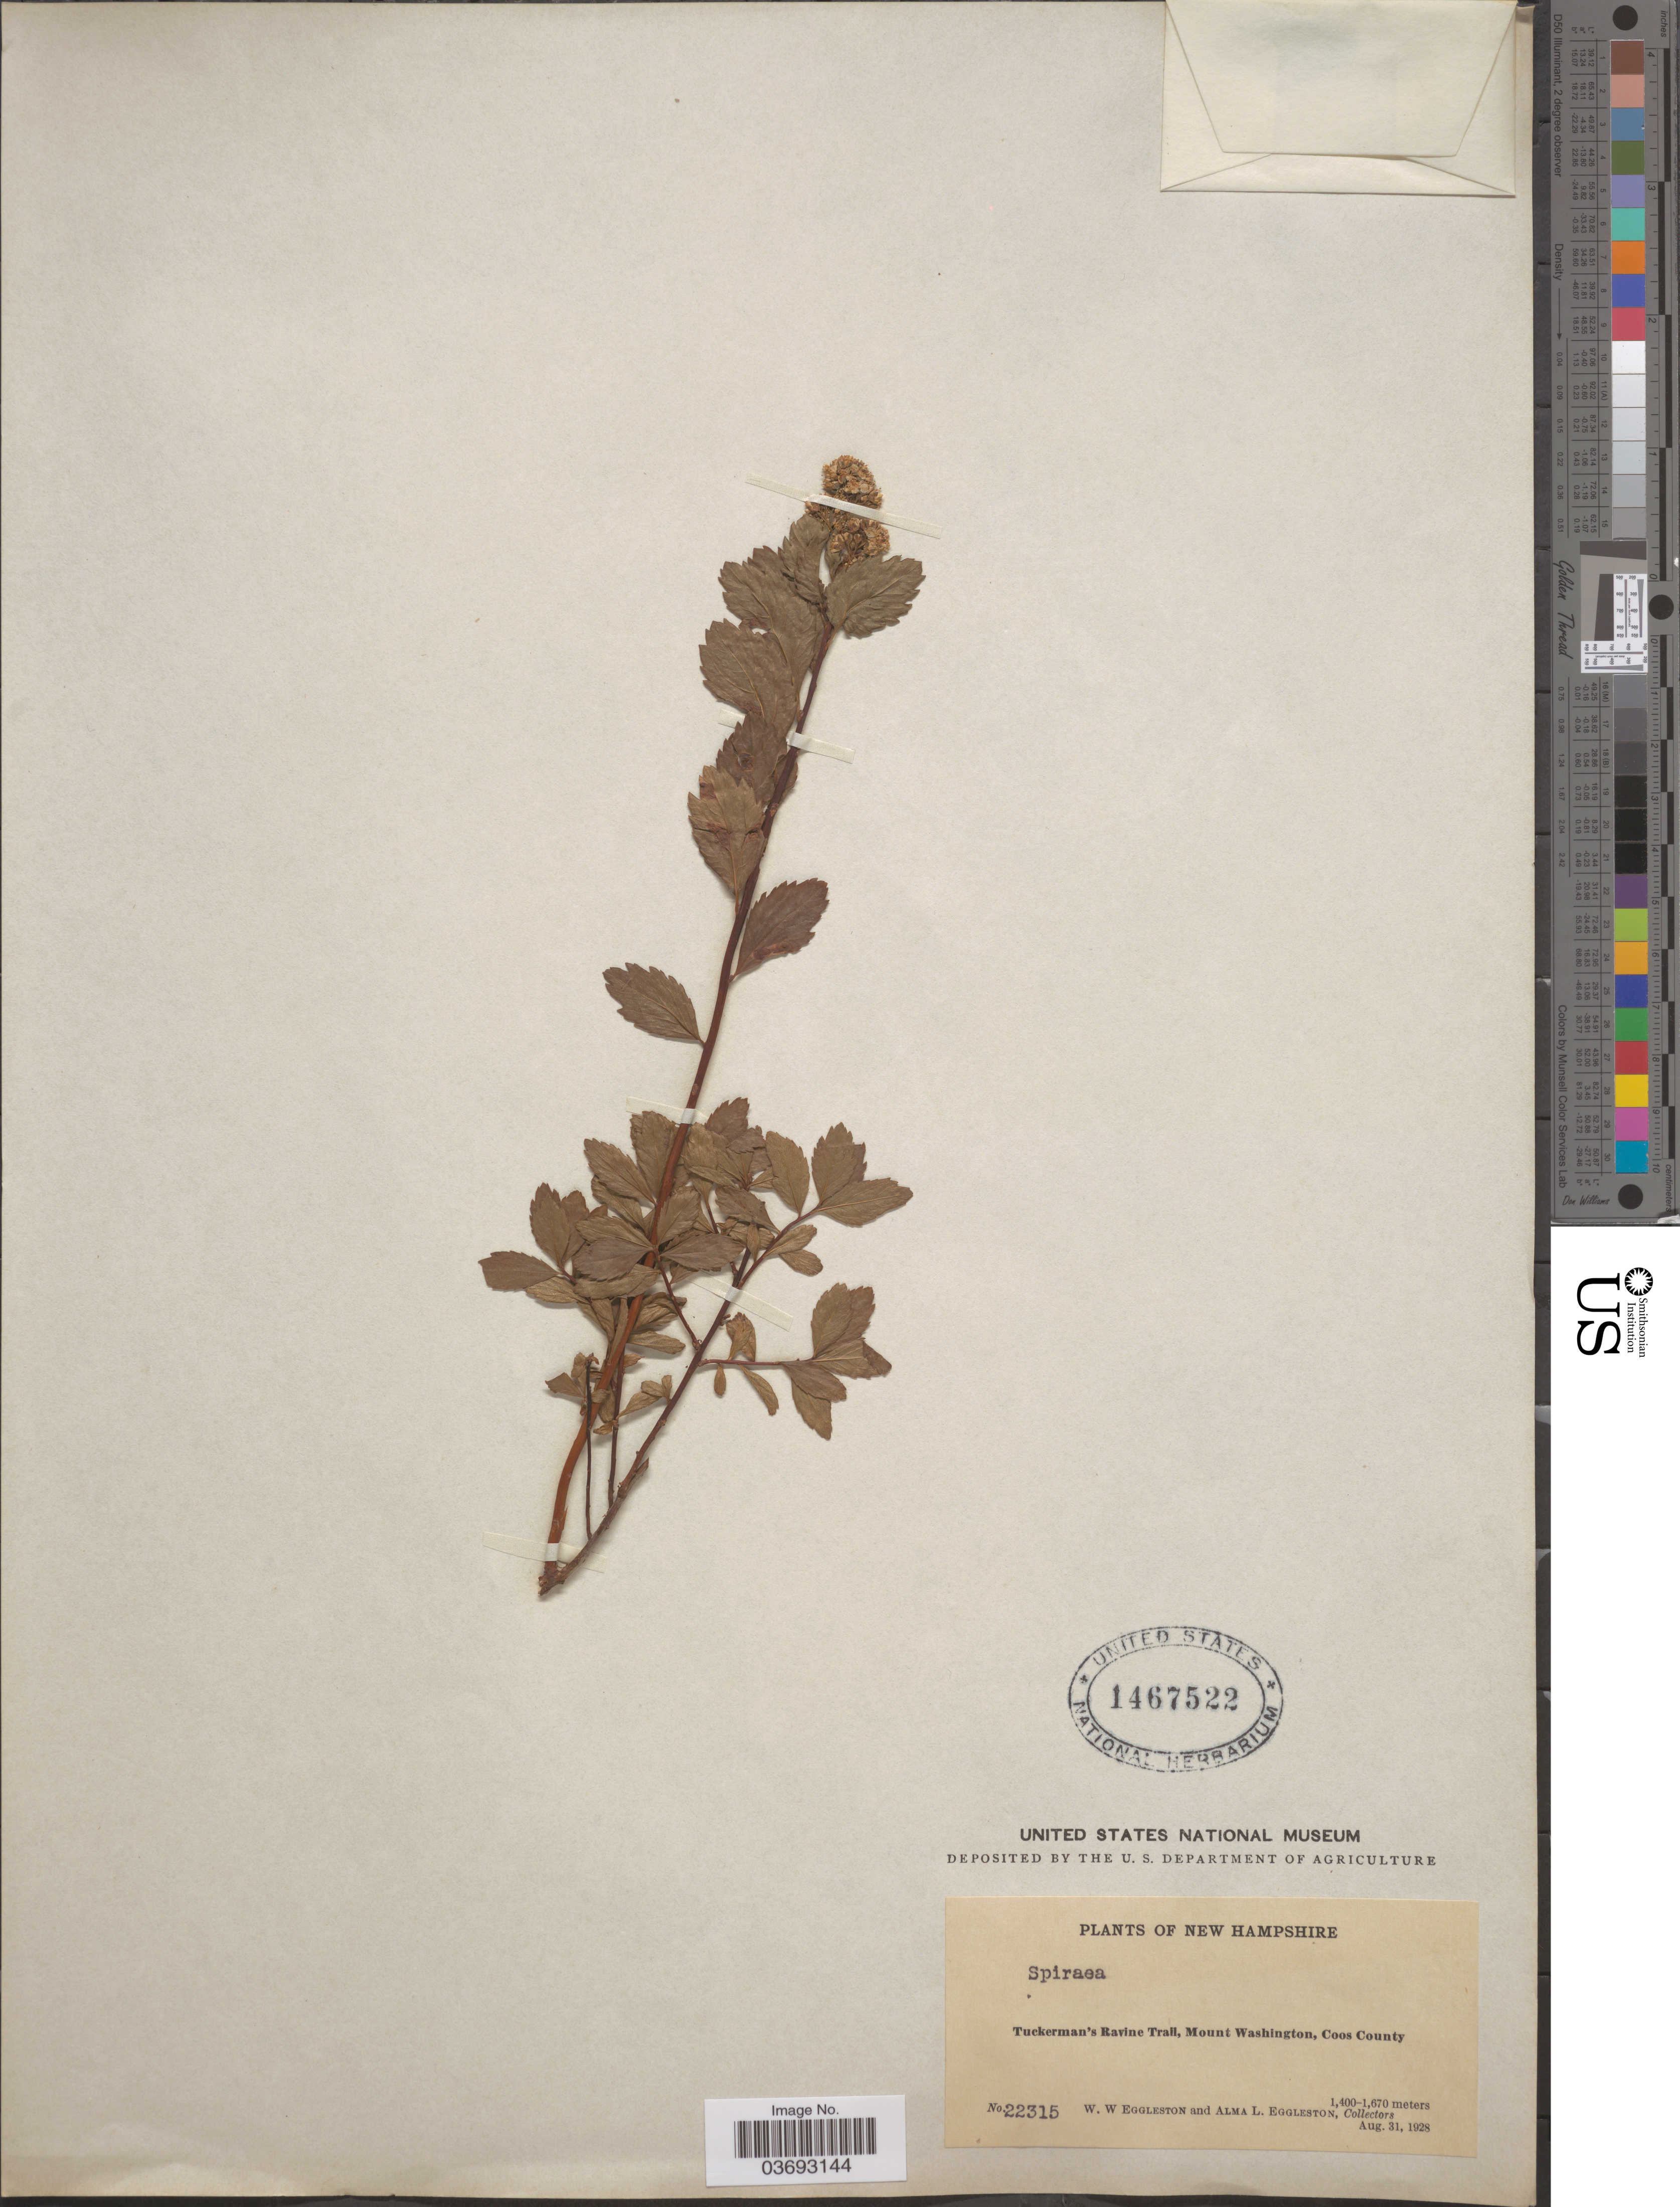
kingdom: Plantae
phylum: Tracheophyta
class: Magnoliopsida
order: Rosales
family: Rosaceae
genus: Spiraea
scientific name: Spiraea sp.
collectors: W. W. Eggleston & A. Eggleston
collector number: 22315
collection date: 1928-08-31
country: United States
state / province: New Hampshire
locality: Tuckerman's Ravine Trail, Mount Washington, Coos County.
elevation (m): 1400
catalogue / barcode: US 1467522